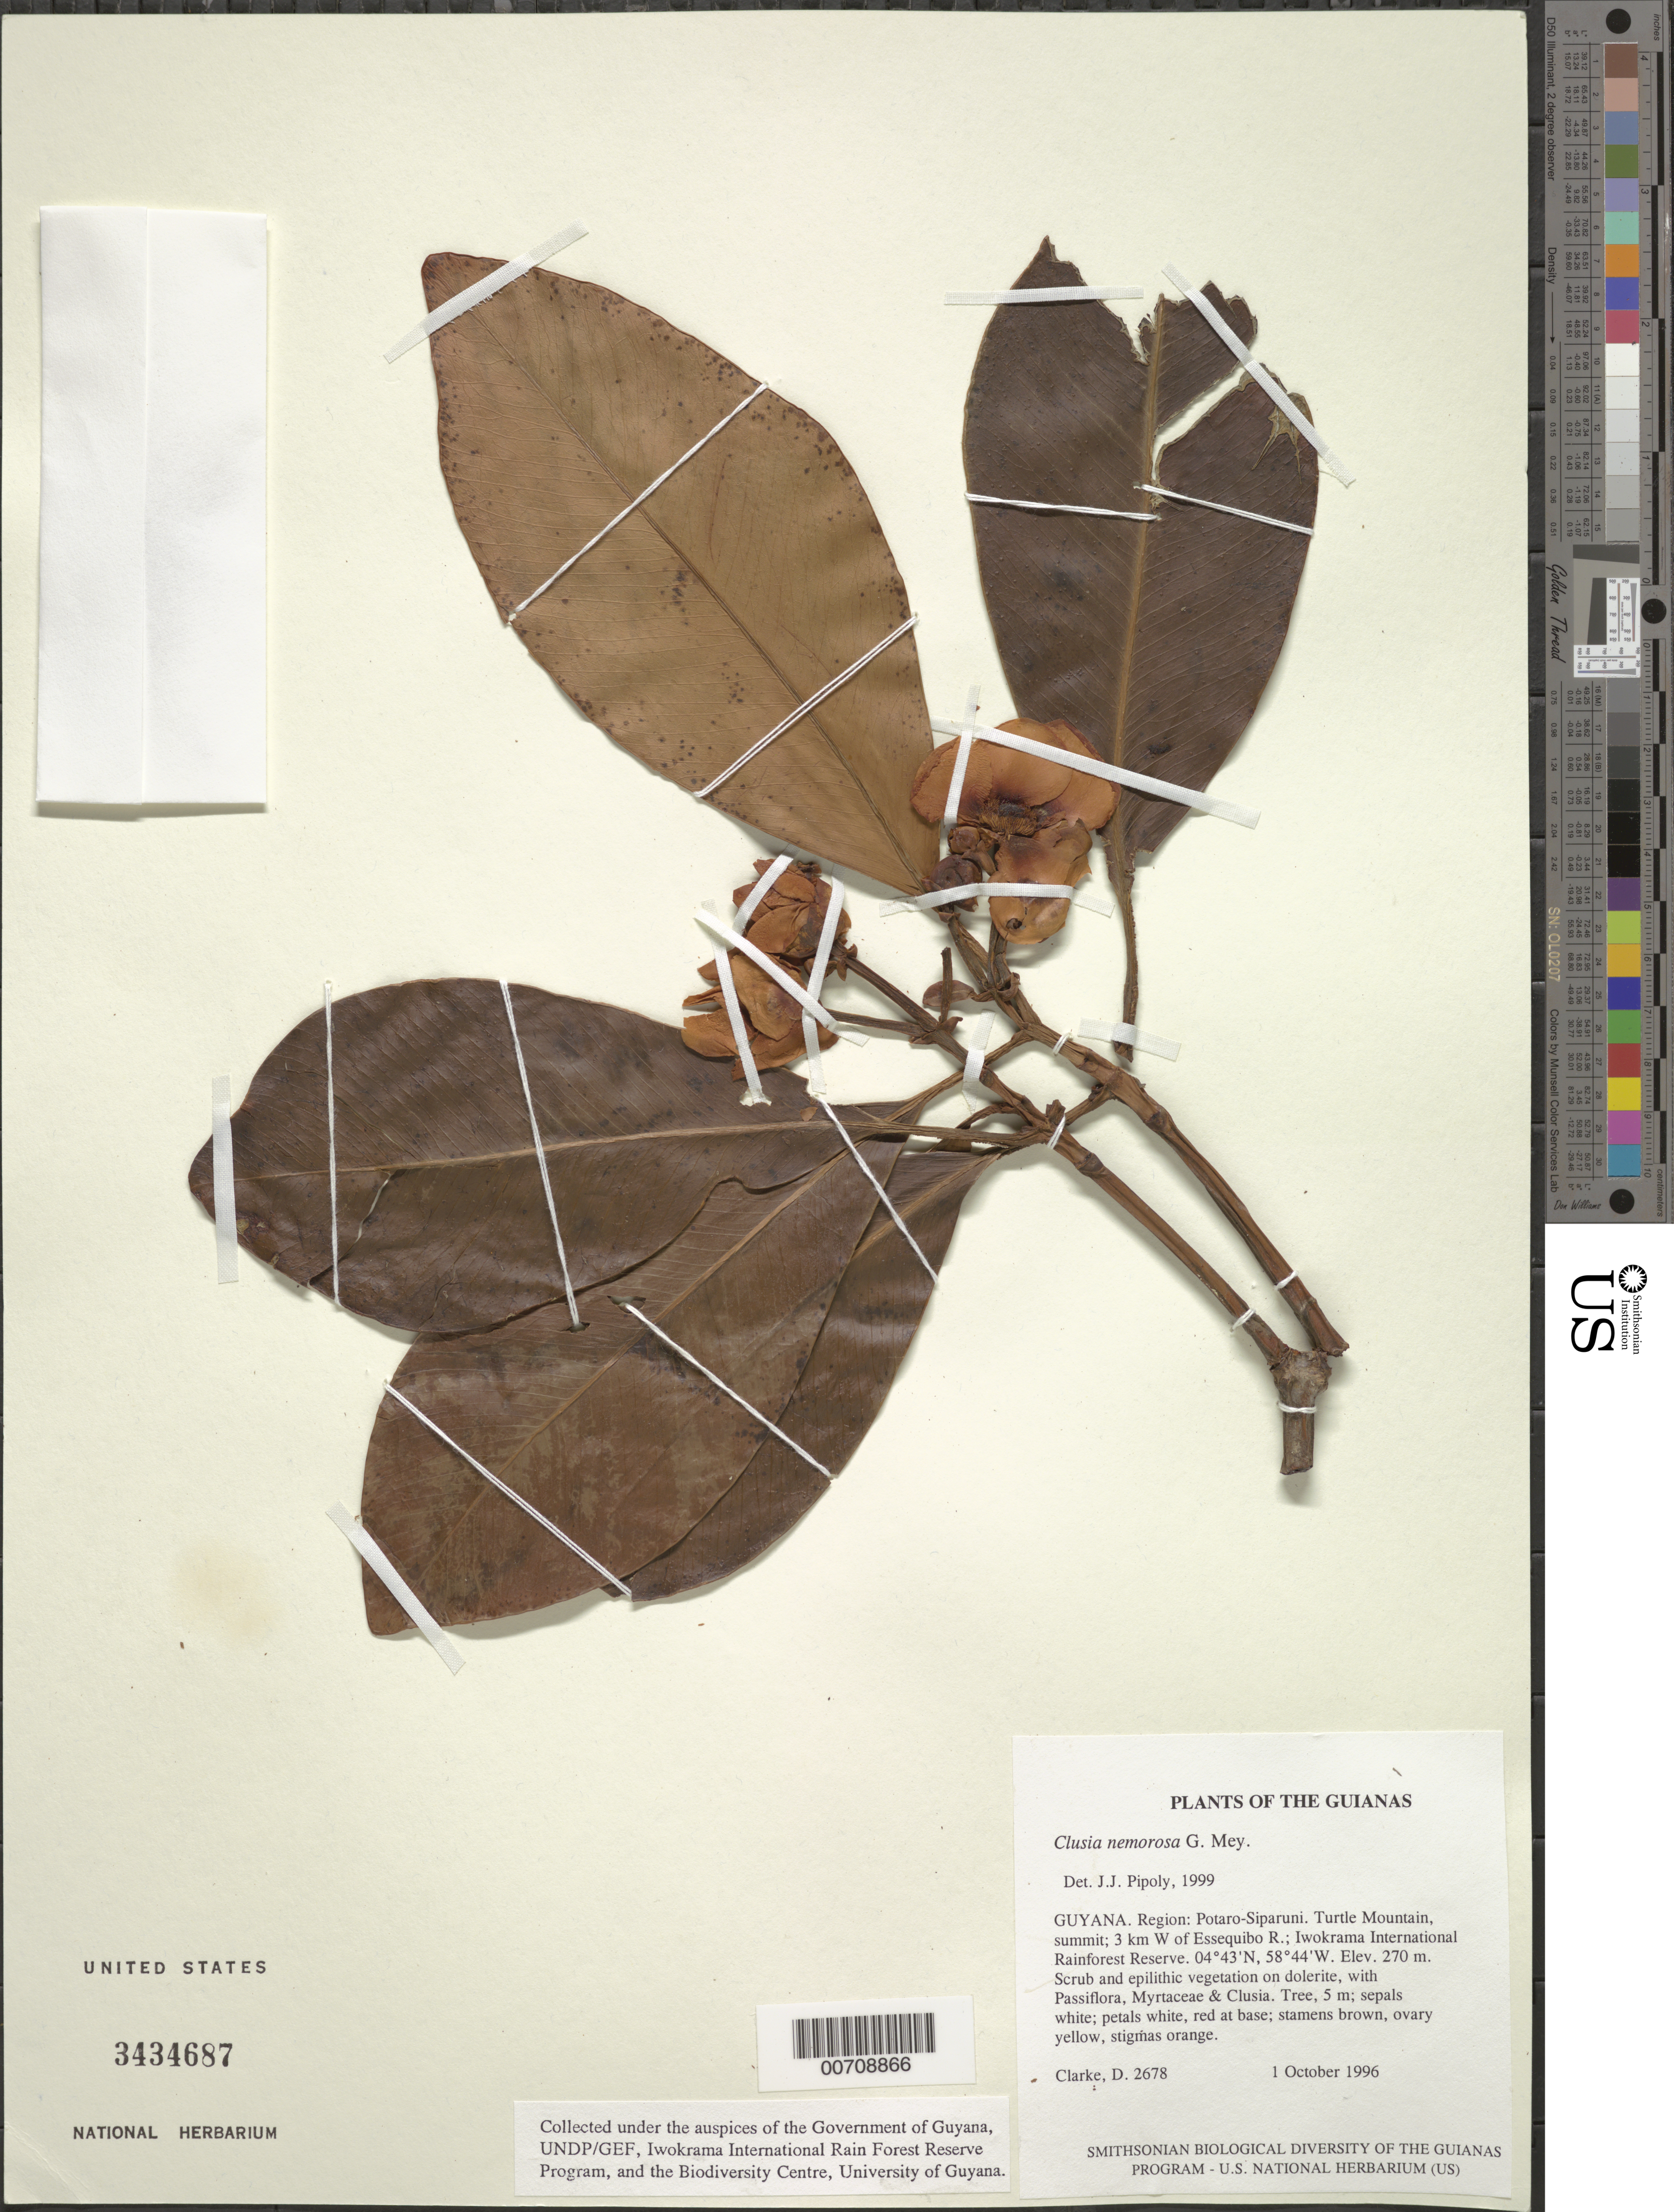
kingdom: Plantae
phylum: Tracheophyta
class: Magnoliopsida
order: Malpighiales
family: Clusiaceae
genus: Clusia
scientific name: Clusia nemorosa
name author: G. Mey.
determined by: Pipoly, J. J., III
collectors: H. D. Clarke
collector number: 2678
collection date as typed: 1 October 1996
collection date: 1996-10-01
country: Guyana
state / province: Potaro-Siparuni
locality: Turtle Mountain, summit; 3 km W of Essequibo R.; Iwokrama International Rainforest Reserve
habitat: Scrub and epilithic vegetation on dolerite, with Passiflora, Myrtaceae & Clusia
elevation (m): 270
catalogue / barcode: US 3434687